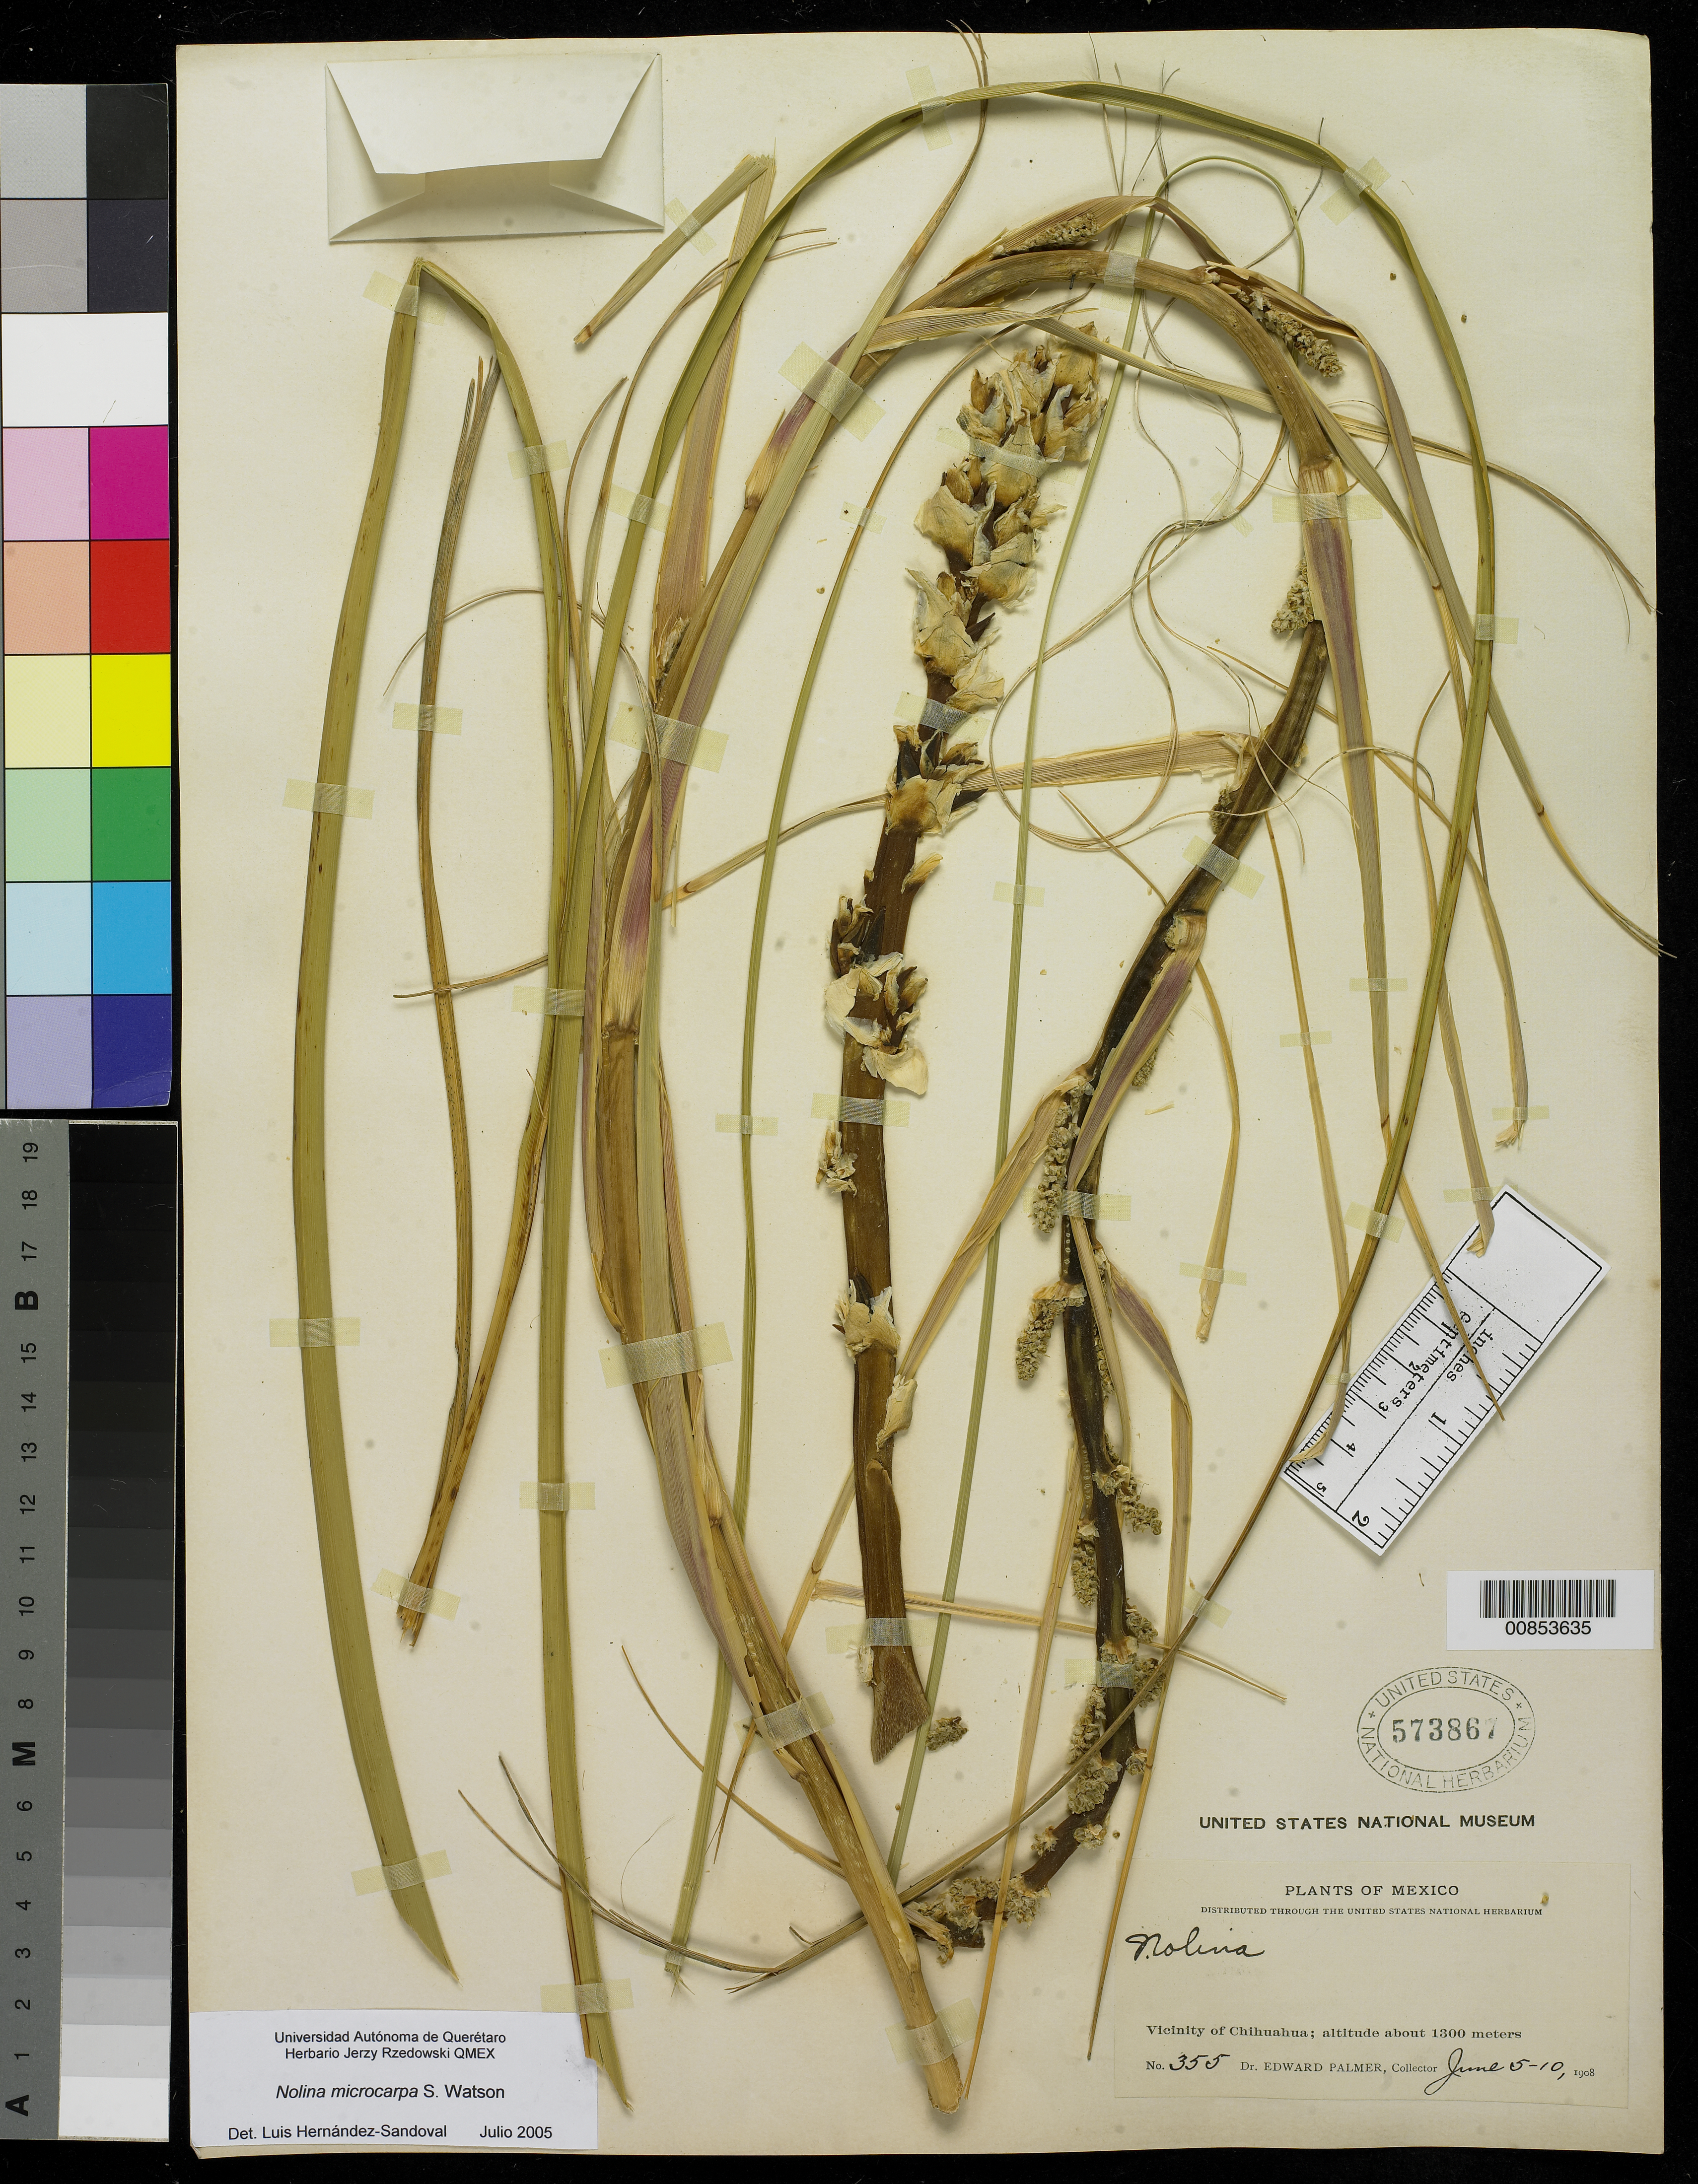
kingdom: Plantae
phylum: Tracheophyta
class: Liliopsida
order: Asparagales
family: Asparagaceae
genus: Nolina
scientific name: Nolina microcarpa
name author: S. Watson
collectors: E. Palmer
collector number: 355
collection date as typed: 05 Jun 1908 to 10 Jun 1908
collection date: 1908-06-05/1908-06-10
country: Mexico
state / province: Chihuahua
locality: Vicinity of Chihuahua.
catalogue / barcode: US 573867